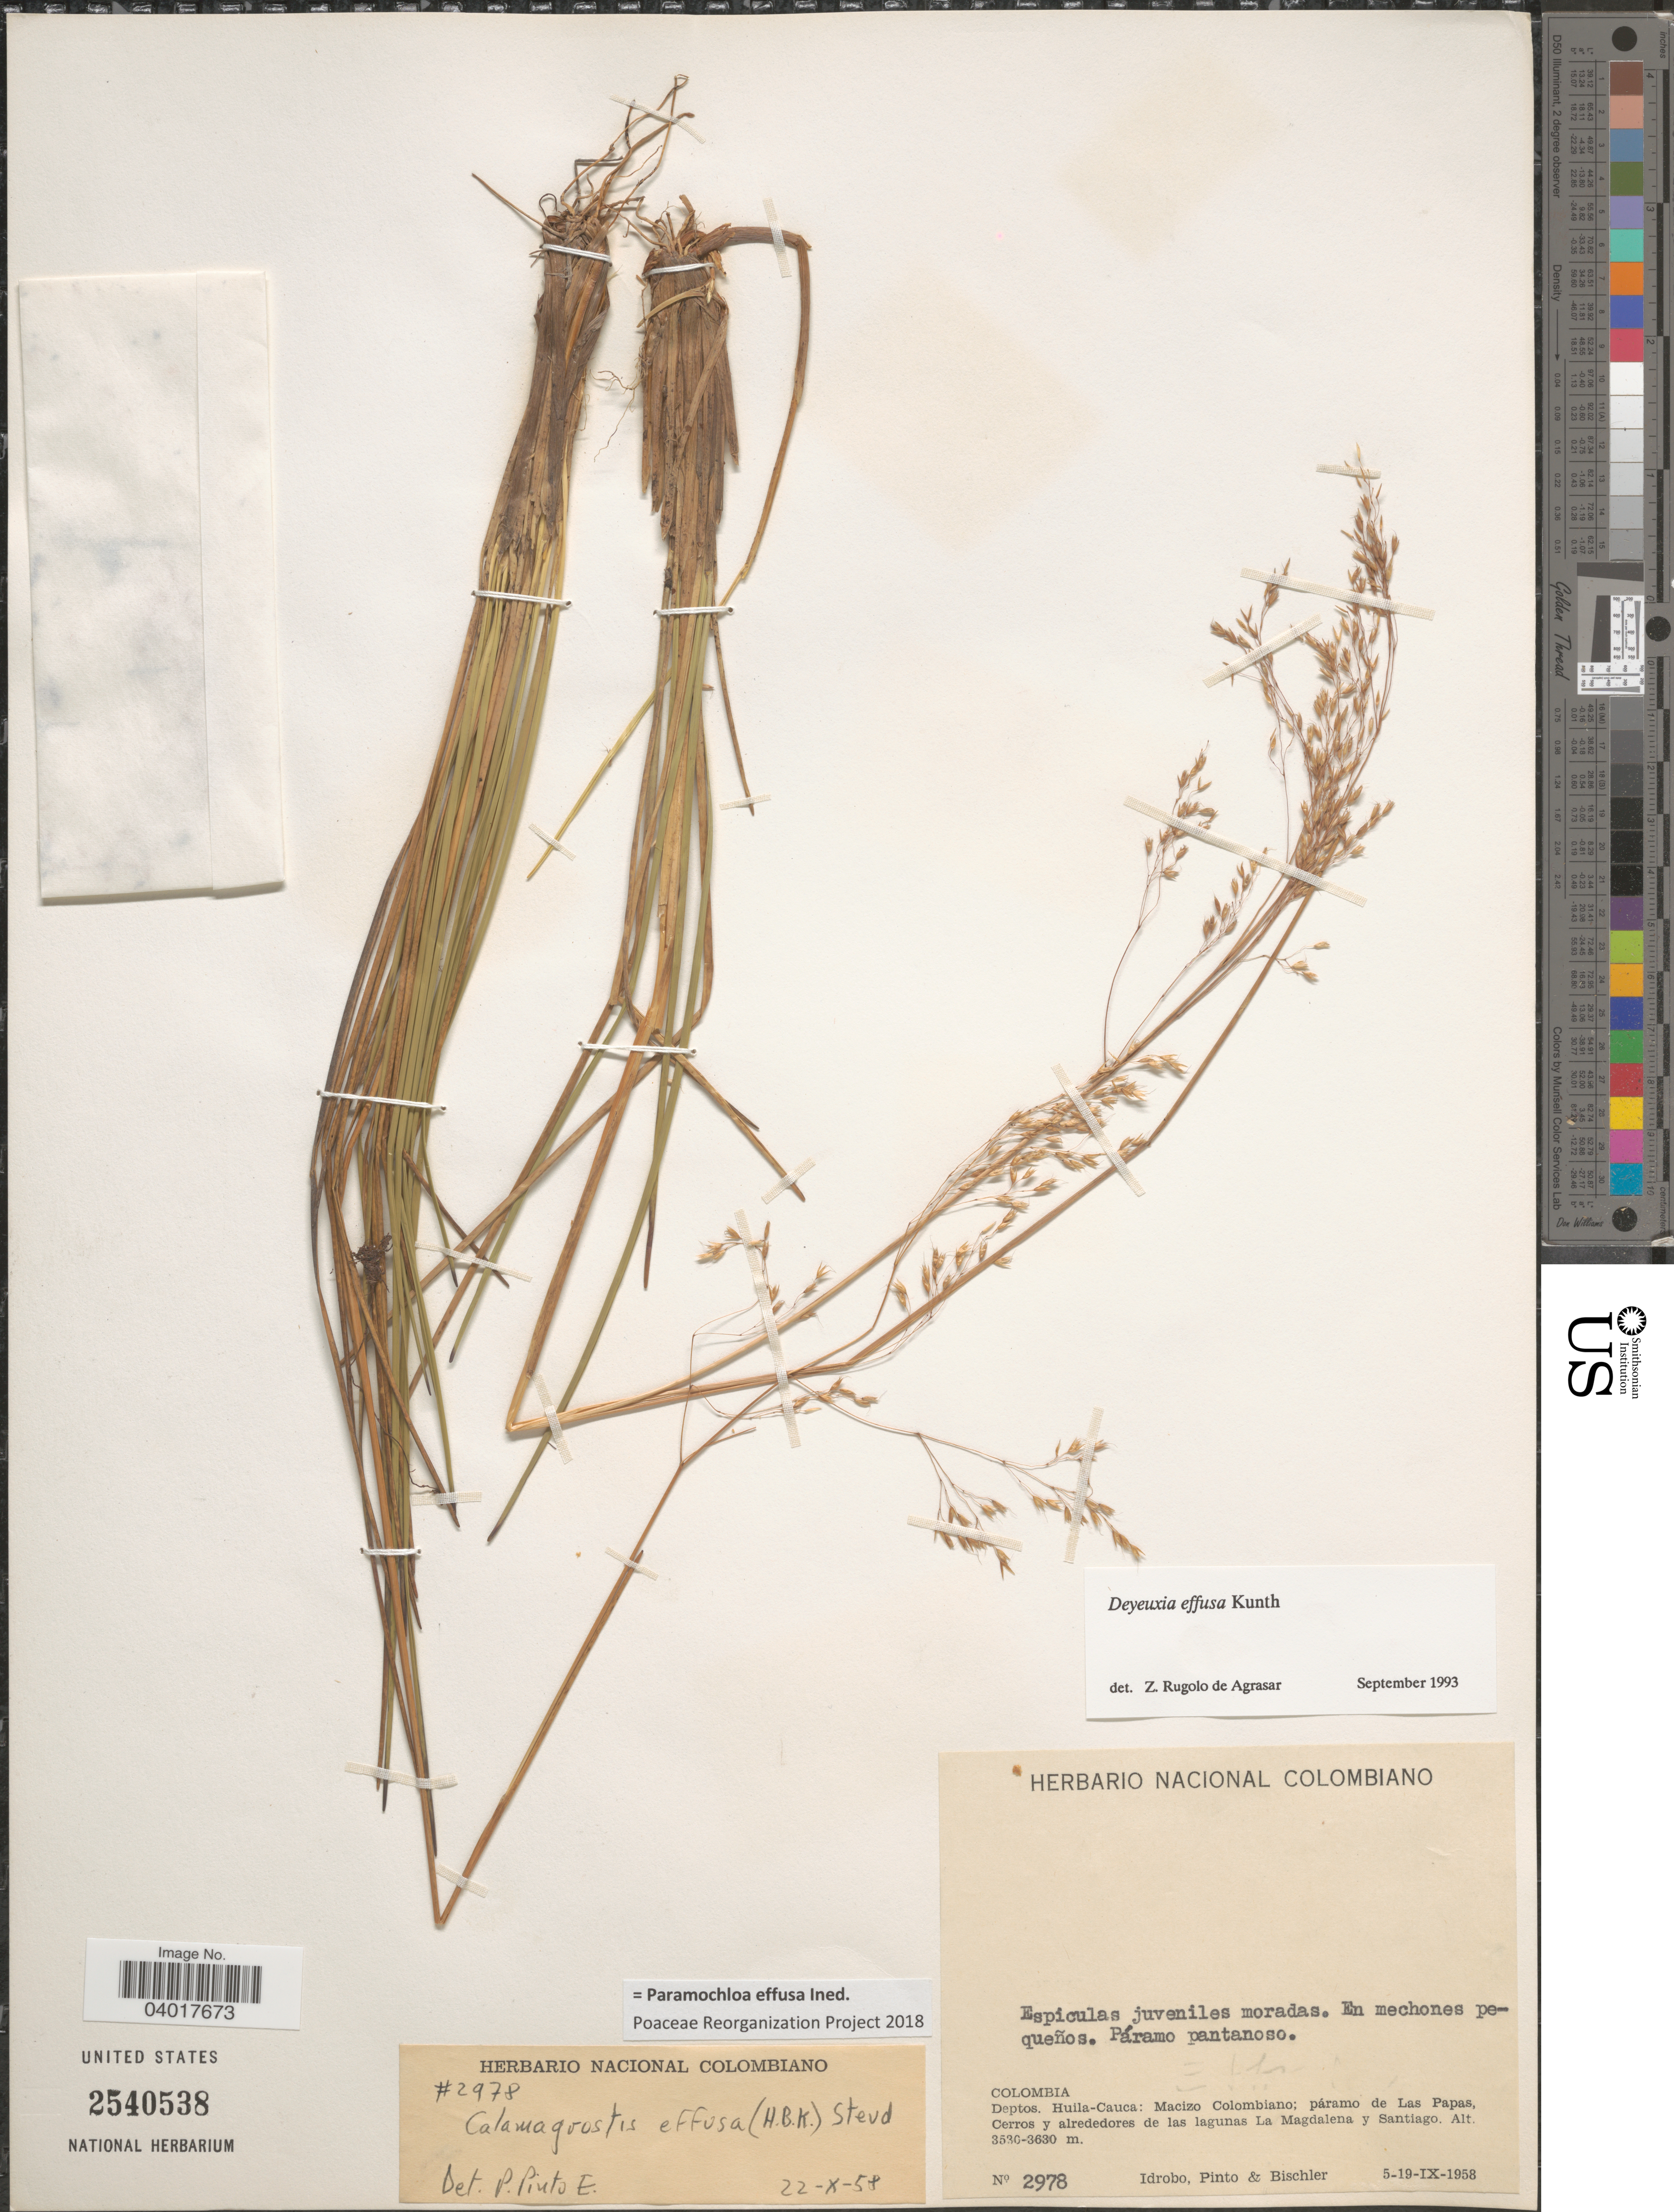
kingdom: Plantae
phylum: Tracheophyta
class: Liliopsida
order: Poales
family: Poaceae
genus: Paramochloa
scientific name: Paramochloa effusa ined.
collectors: -- Idrobo, Pinto, -- & -. Bischler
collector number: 2978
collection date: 1958-09-05/1958-09-19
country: Colombia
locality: Deptos. Huila-Cauca: Macizo Colombiano; páramo de Las Papas, Cerros y alrededores de las lagunas La Magdalena y Santiago.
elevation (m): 3530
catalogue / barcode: US 2540538